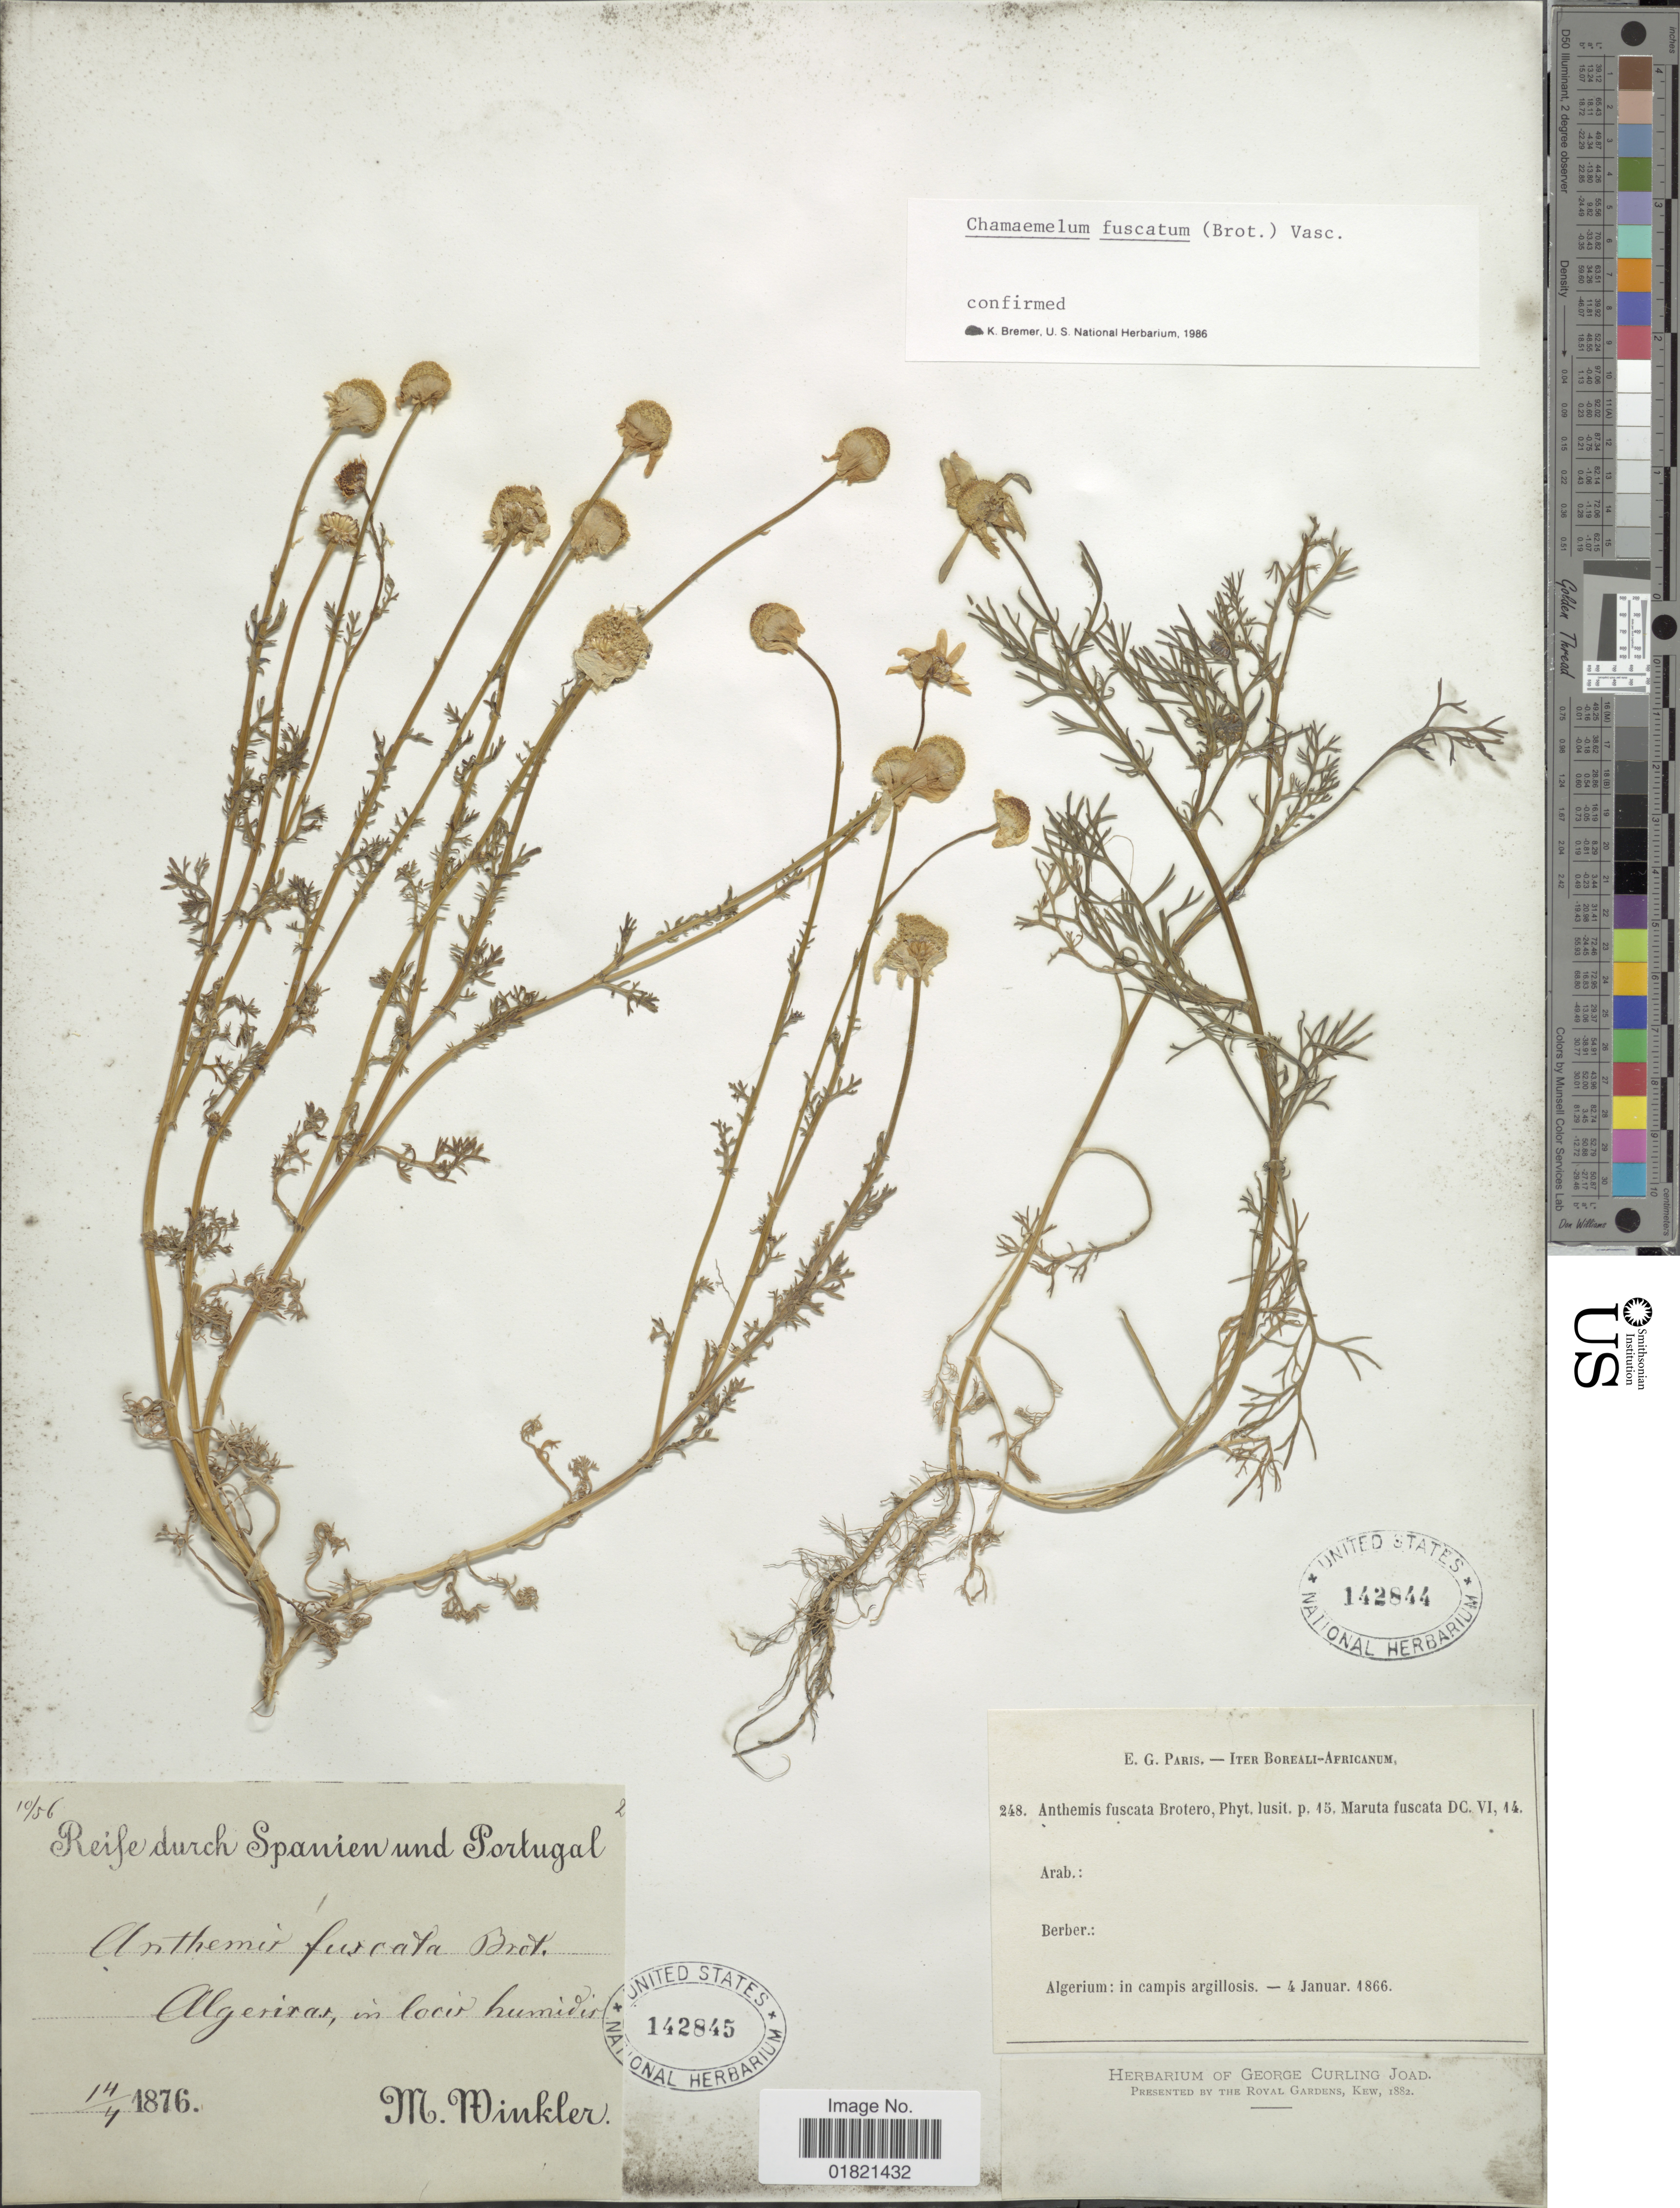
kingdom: Plantae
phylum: Tracheophyta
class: Magnoliopsida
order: Asterales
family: Asteraceae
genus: Chamaemelum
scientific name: Chamaemelum fuscatum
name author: (Brot.) Vasc.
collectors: Paris, E.G.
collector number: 248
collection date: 1866-01-04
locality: Boreali-Africanum, in campis argillosis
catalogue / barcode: US 142844-2